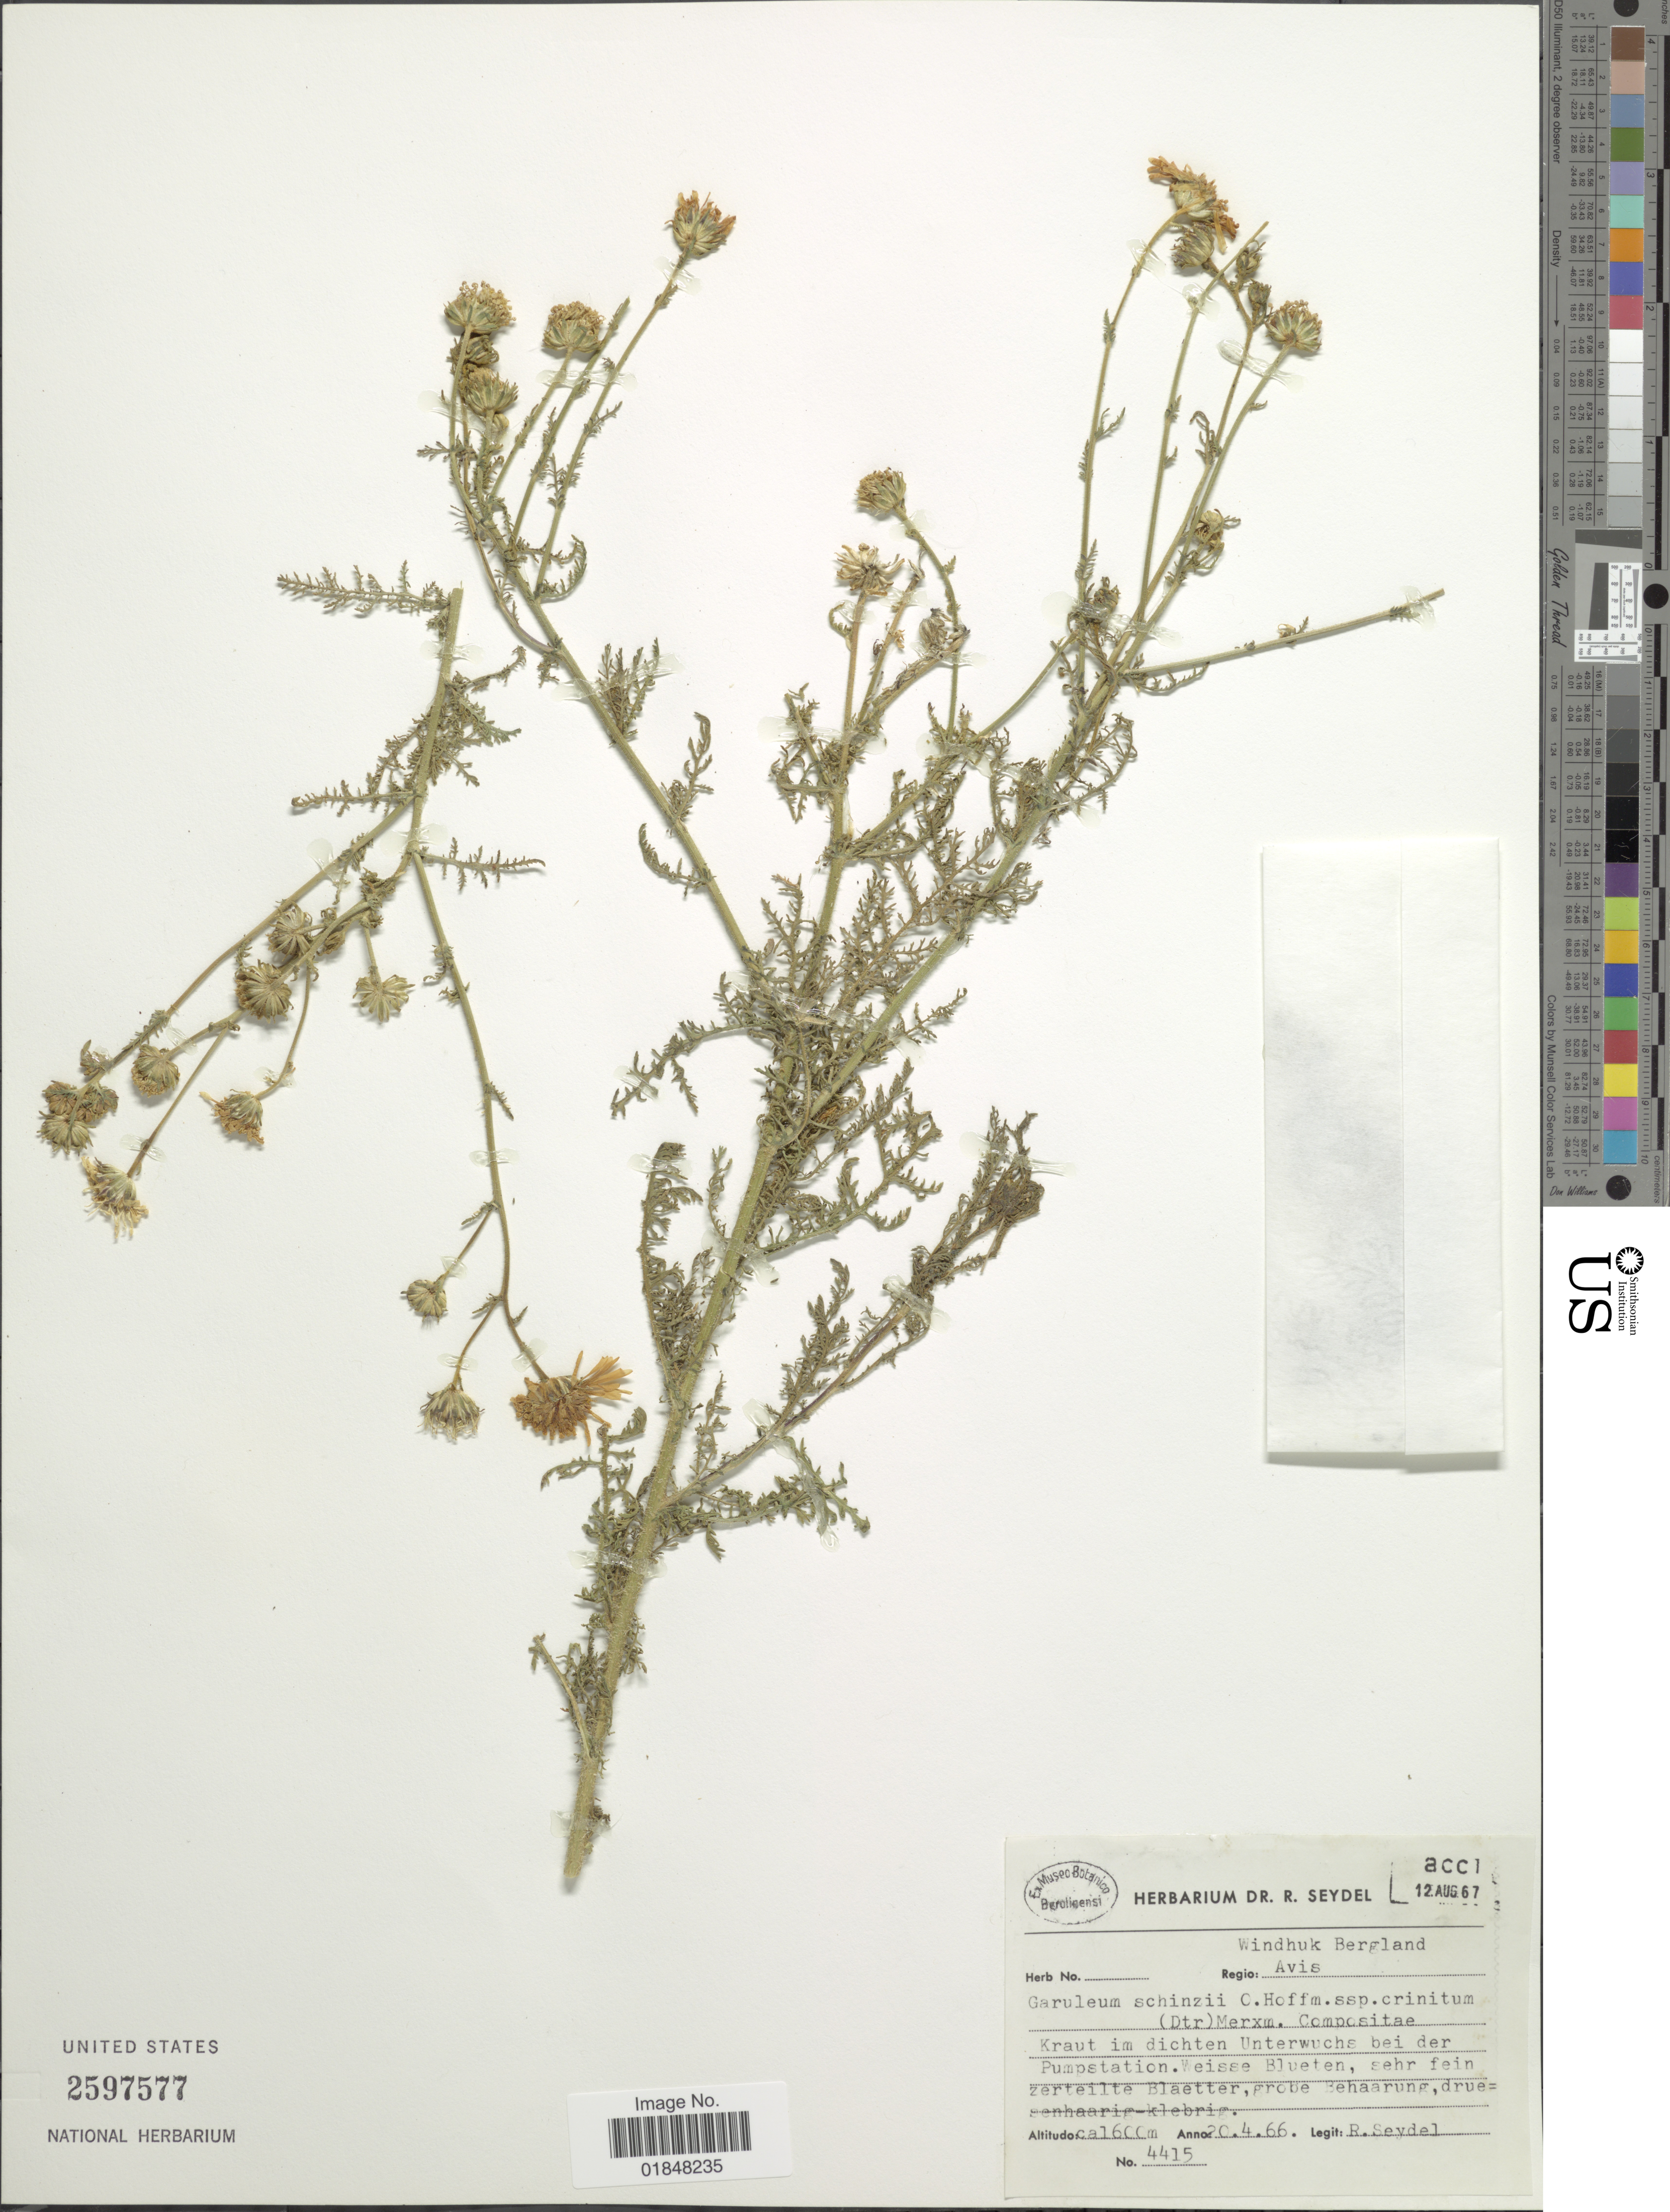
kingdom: Plantae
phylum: Tracheophyta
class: Magnoliopsida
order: Asterales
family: Asteraceae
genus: Garuleum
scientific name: Garuleum schinzii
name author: O. Hoffm.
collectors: R. Seydel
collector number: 4415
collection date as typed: Transcribed d/m/y: 20/4/66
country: Namibia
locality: Windhuk Bergland, Regio Avis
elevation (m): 1600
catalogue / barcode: US 2597577